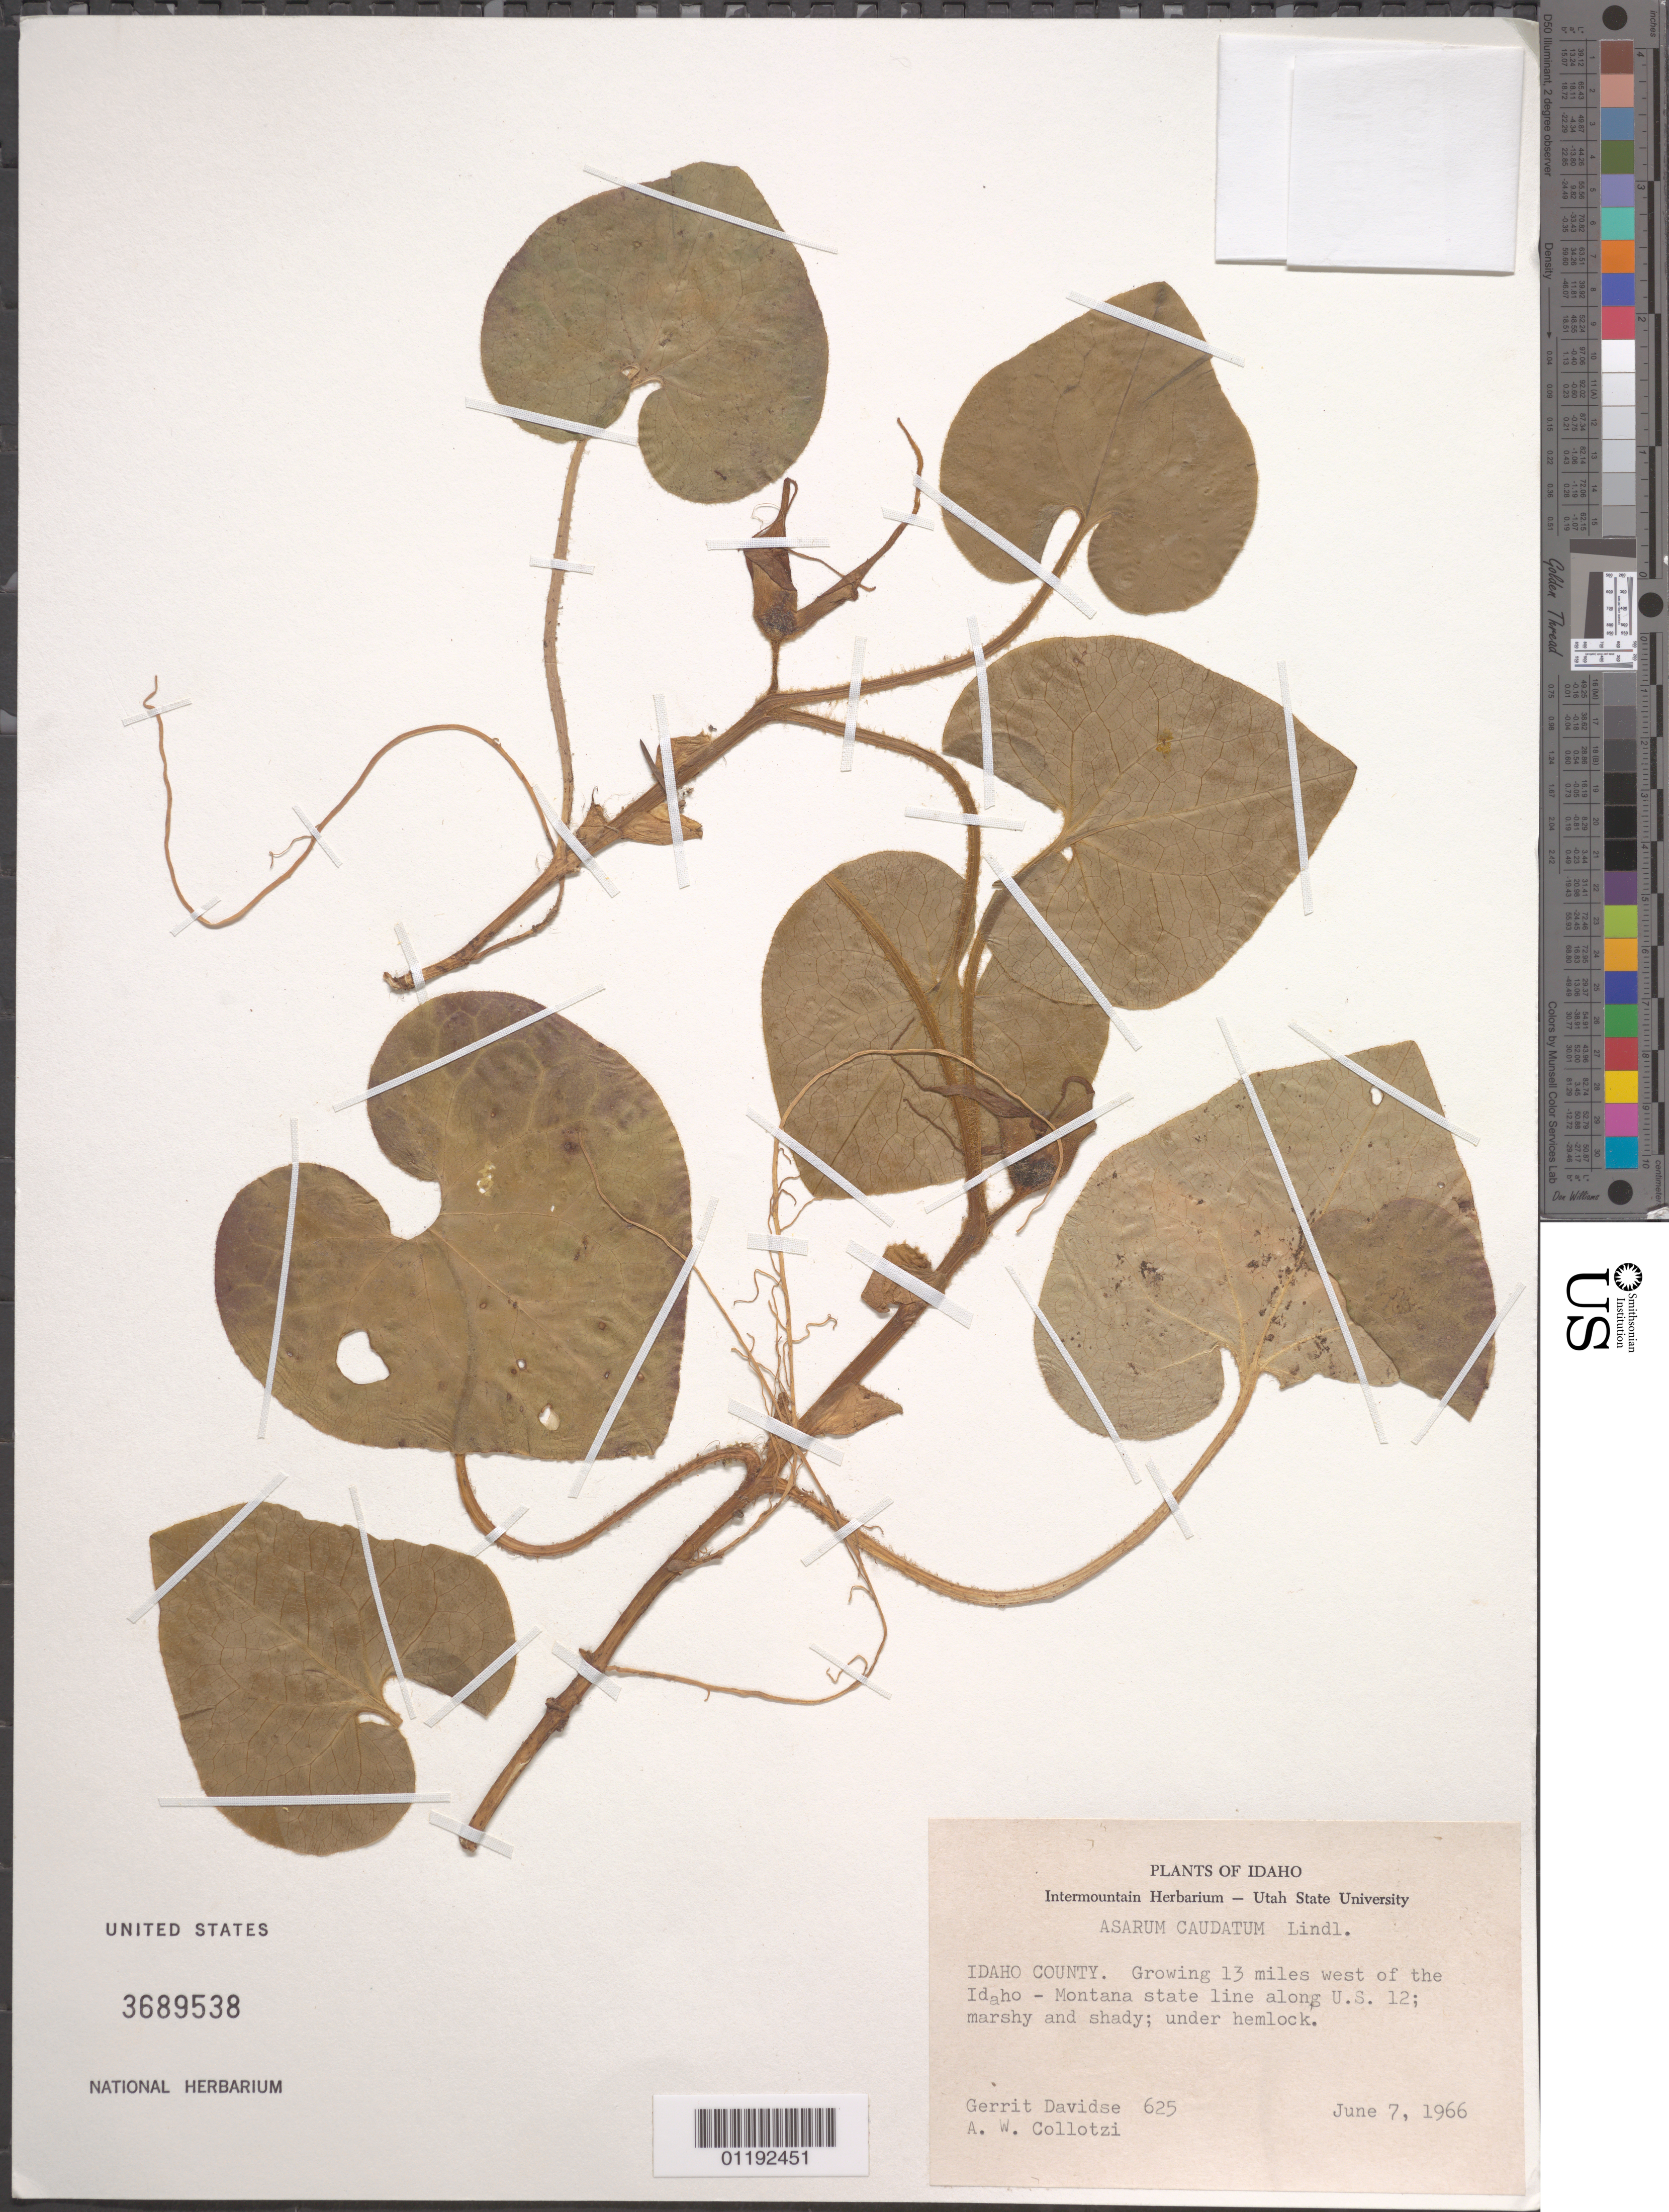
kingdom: Plantae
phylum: Tracheophyta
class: Magnoliopsida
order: Piperales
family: Aristolochiaceae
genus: Asarum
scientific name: Asarum caudatum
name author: Lindl.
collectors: G. Davidse & A. W. Collotzi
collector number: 625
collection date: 1966-06-07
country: United States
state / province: Idaho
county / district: Idaho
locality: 13 miles W of the Idaho- Montana state line along U.S. 12.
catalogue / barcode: US 3689538